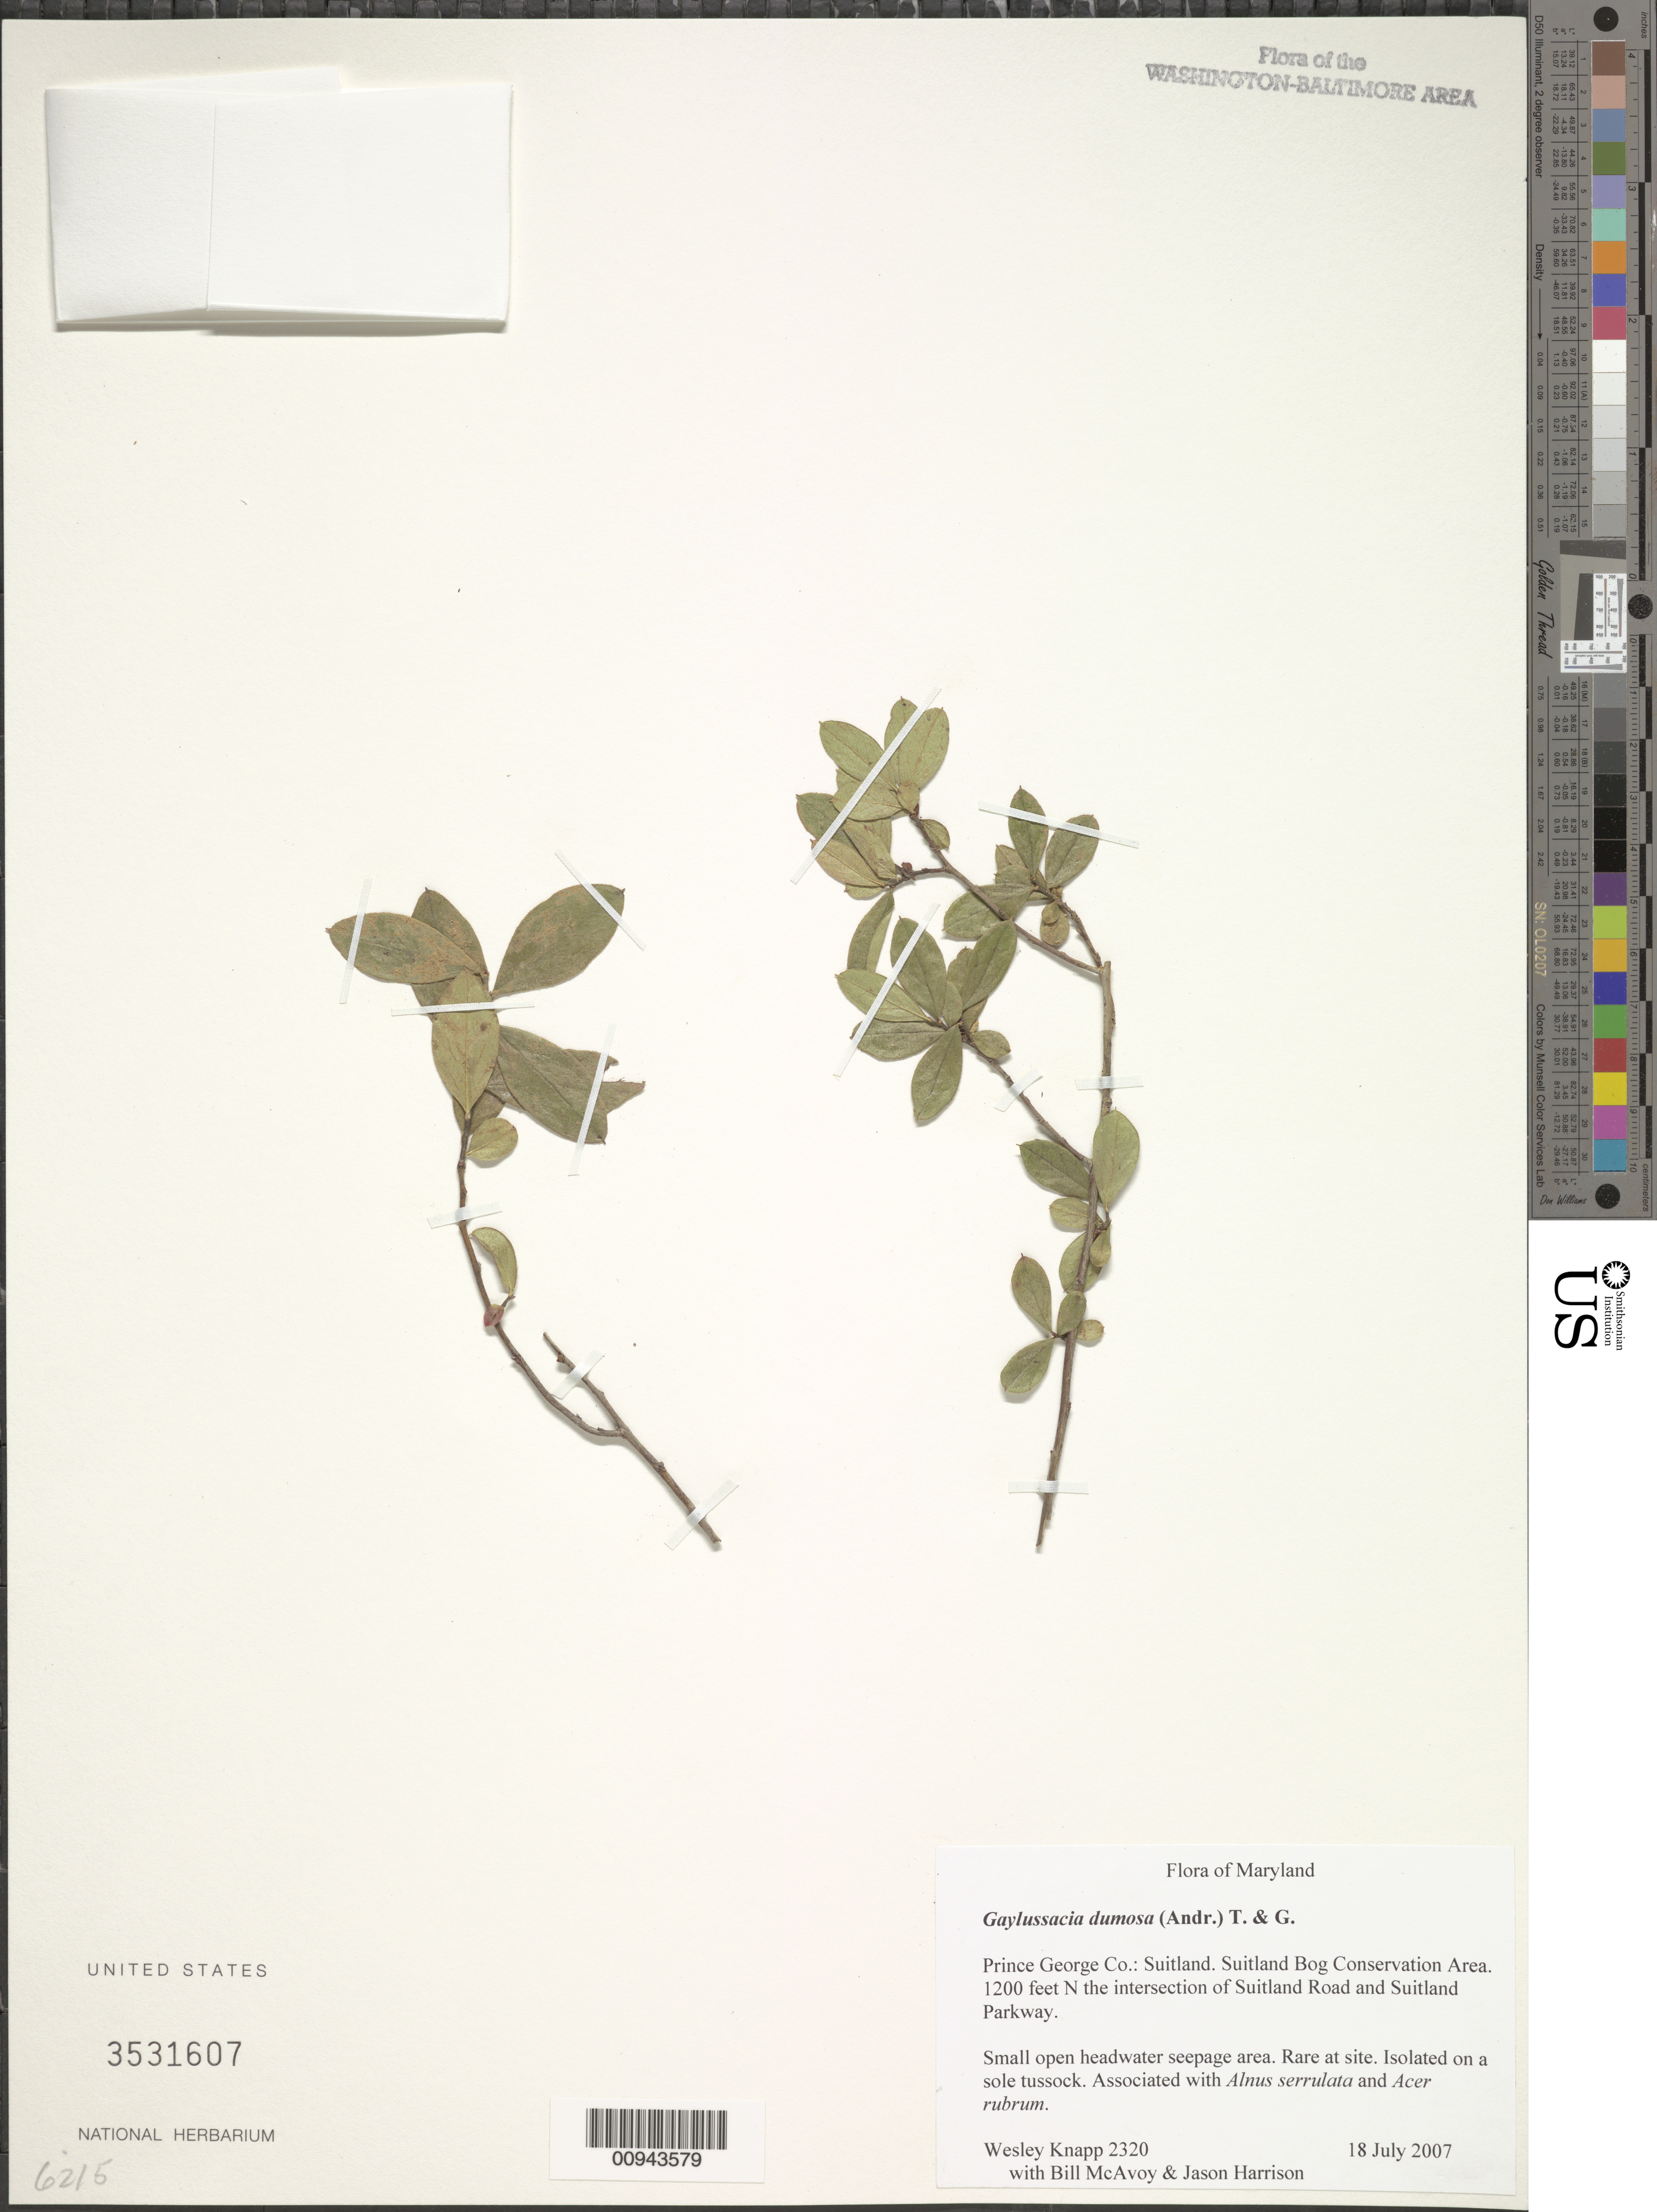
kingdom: Plantae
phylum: Tracheophyta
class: Magnoliopsida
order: Ericales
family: Ericaceae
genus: Gaylussacia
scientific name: Gaylussacia dumosa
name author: (Andrews) Torr. & A. Gray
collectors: W. Knapp, B. McAvoy & J. Harrison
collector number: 2320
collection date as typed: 18 July 2007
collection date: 2007-07-18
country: United States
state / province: Maryland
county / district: Prince George's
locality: Suitland. Suitland Bog Conservation Area. 1200 N of the intersection of Suitland Rd. an dSuitland Parkway.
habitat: Small open headwater seepage area.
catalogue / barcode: US 3531607